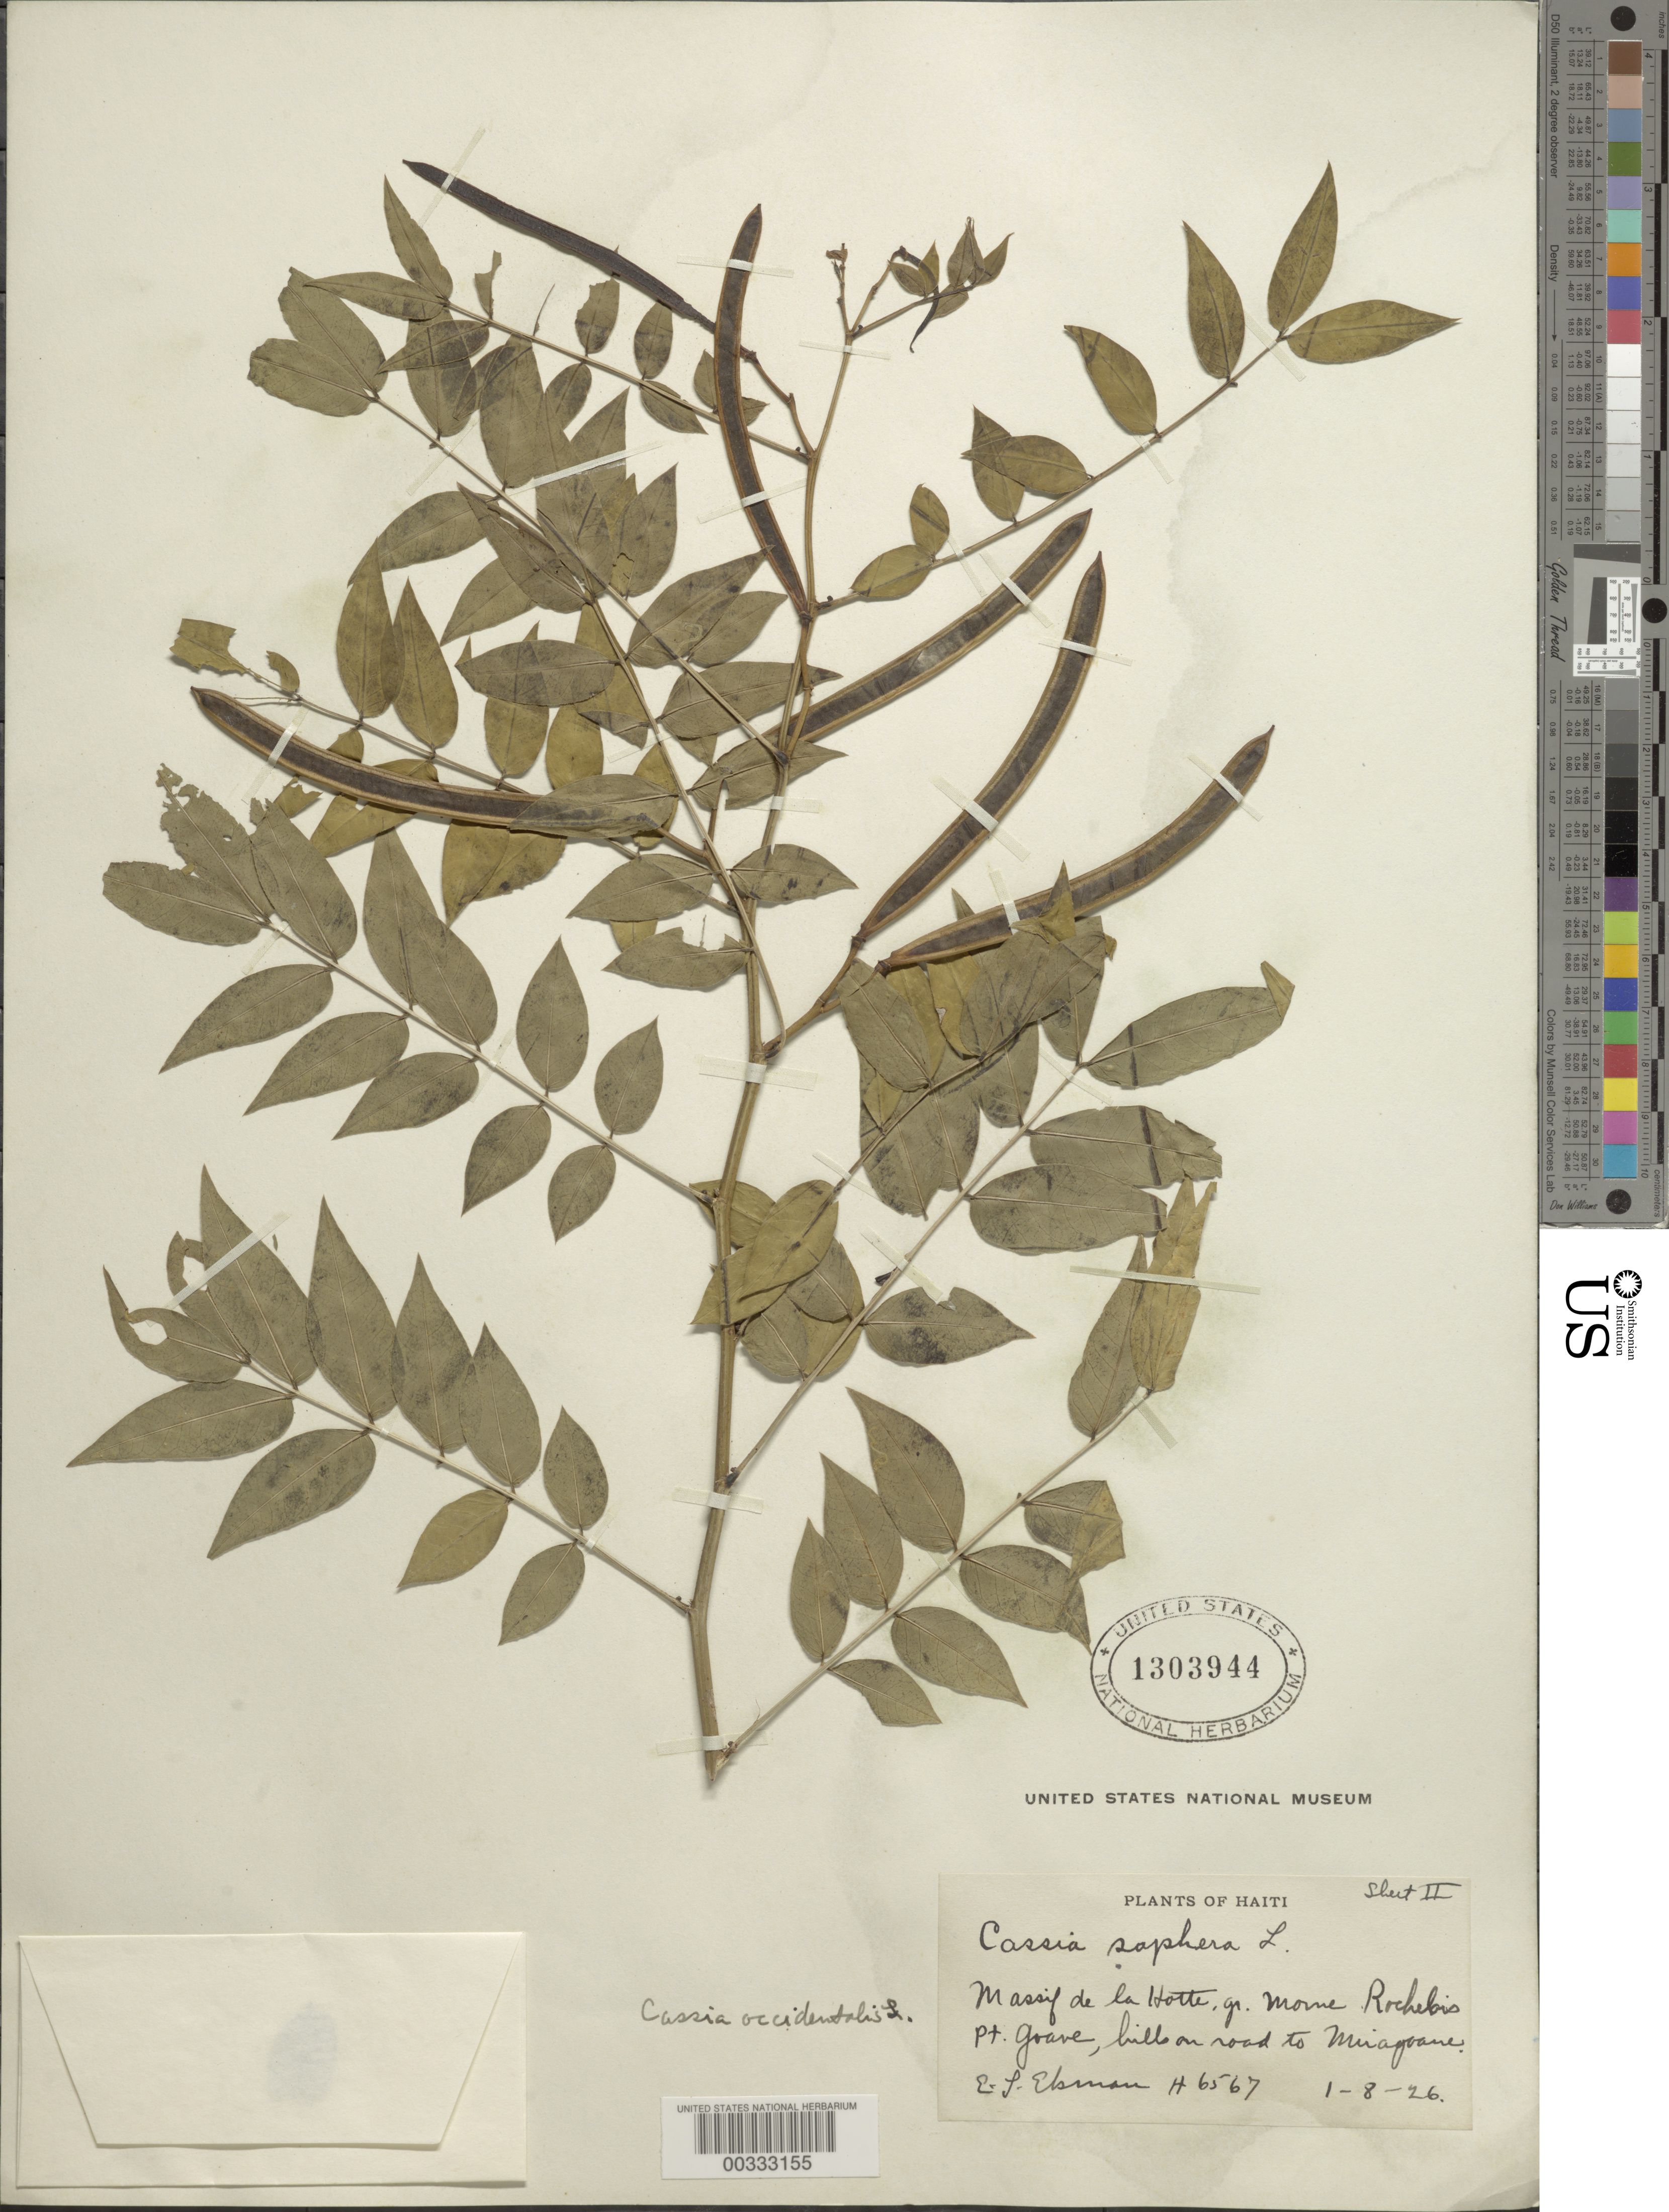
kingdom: Plantae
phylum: Tracheophyta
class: Magnoliopsida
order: Fabales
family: Fabaceae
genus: Senna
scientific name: Senna occidentalis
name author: (L.) Link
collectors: E. L. Ekman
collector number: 6567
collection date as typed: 01 Aug 1926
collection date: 1926-08-01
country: Haiti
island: Hispaniola Island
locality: Massif de la hotte, gr. morne rochelsis, pt. goave, hills on the road to miragoane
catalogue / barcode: US 1303944